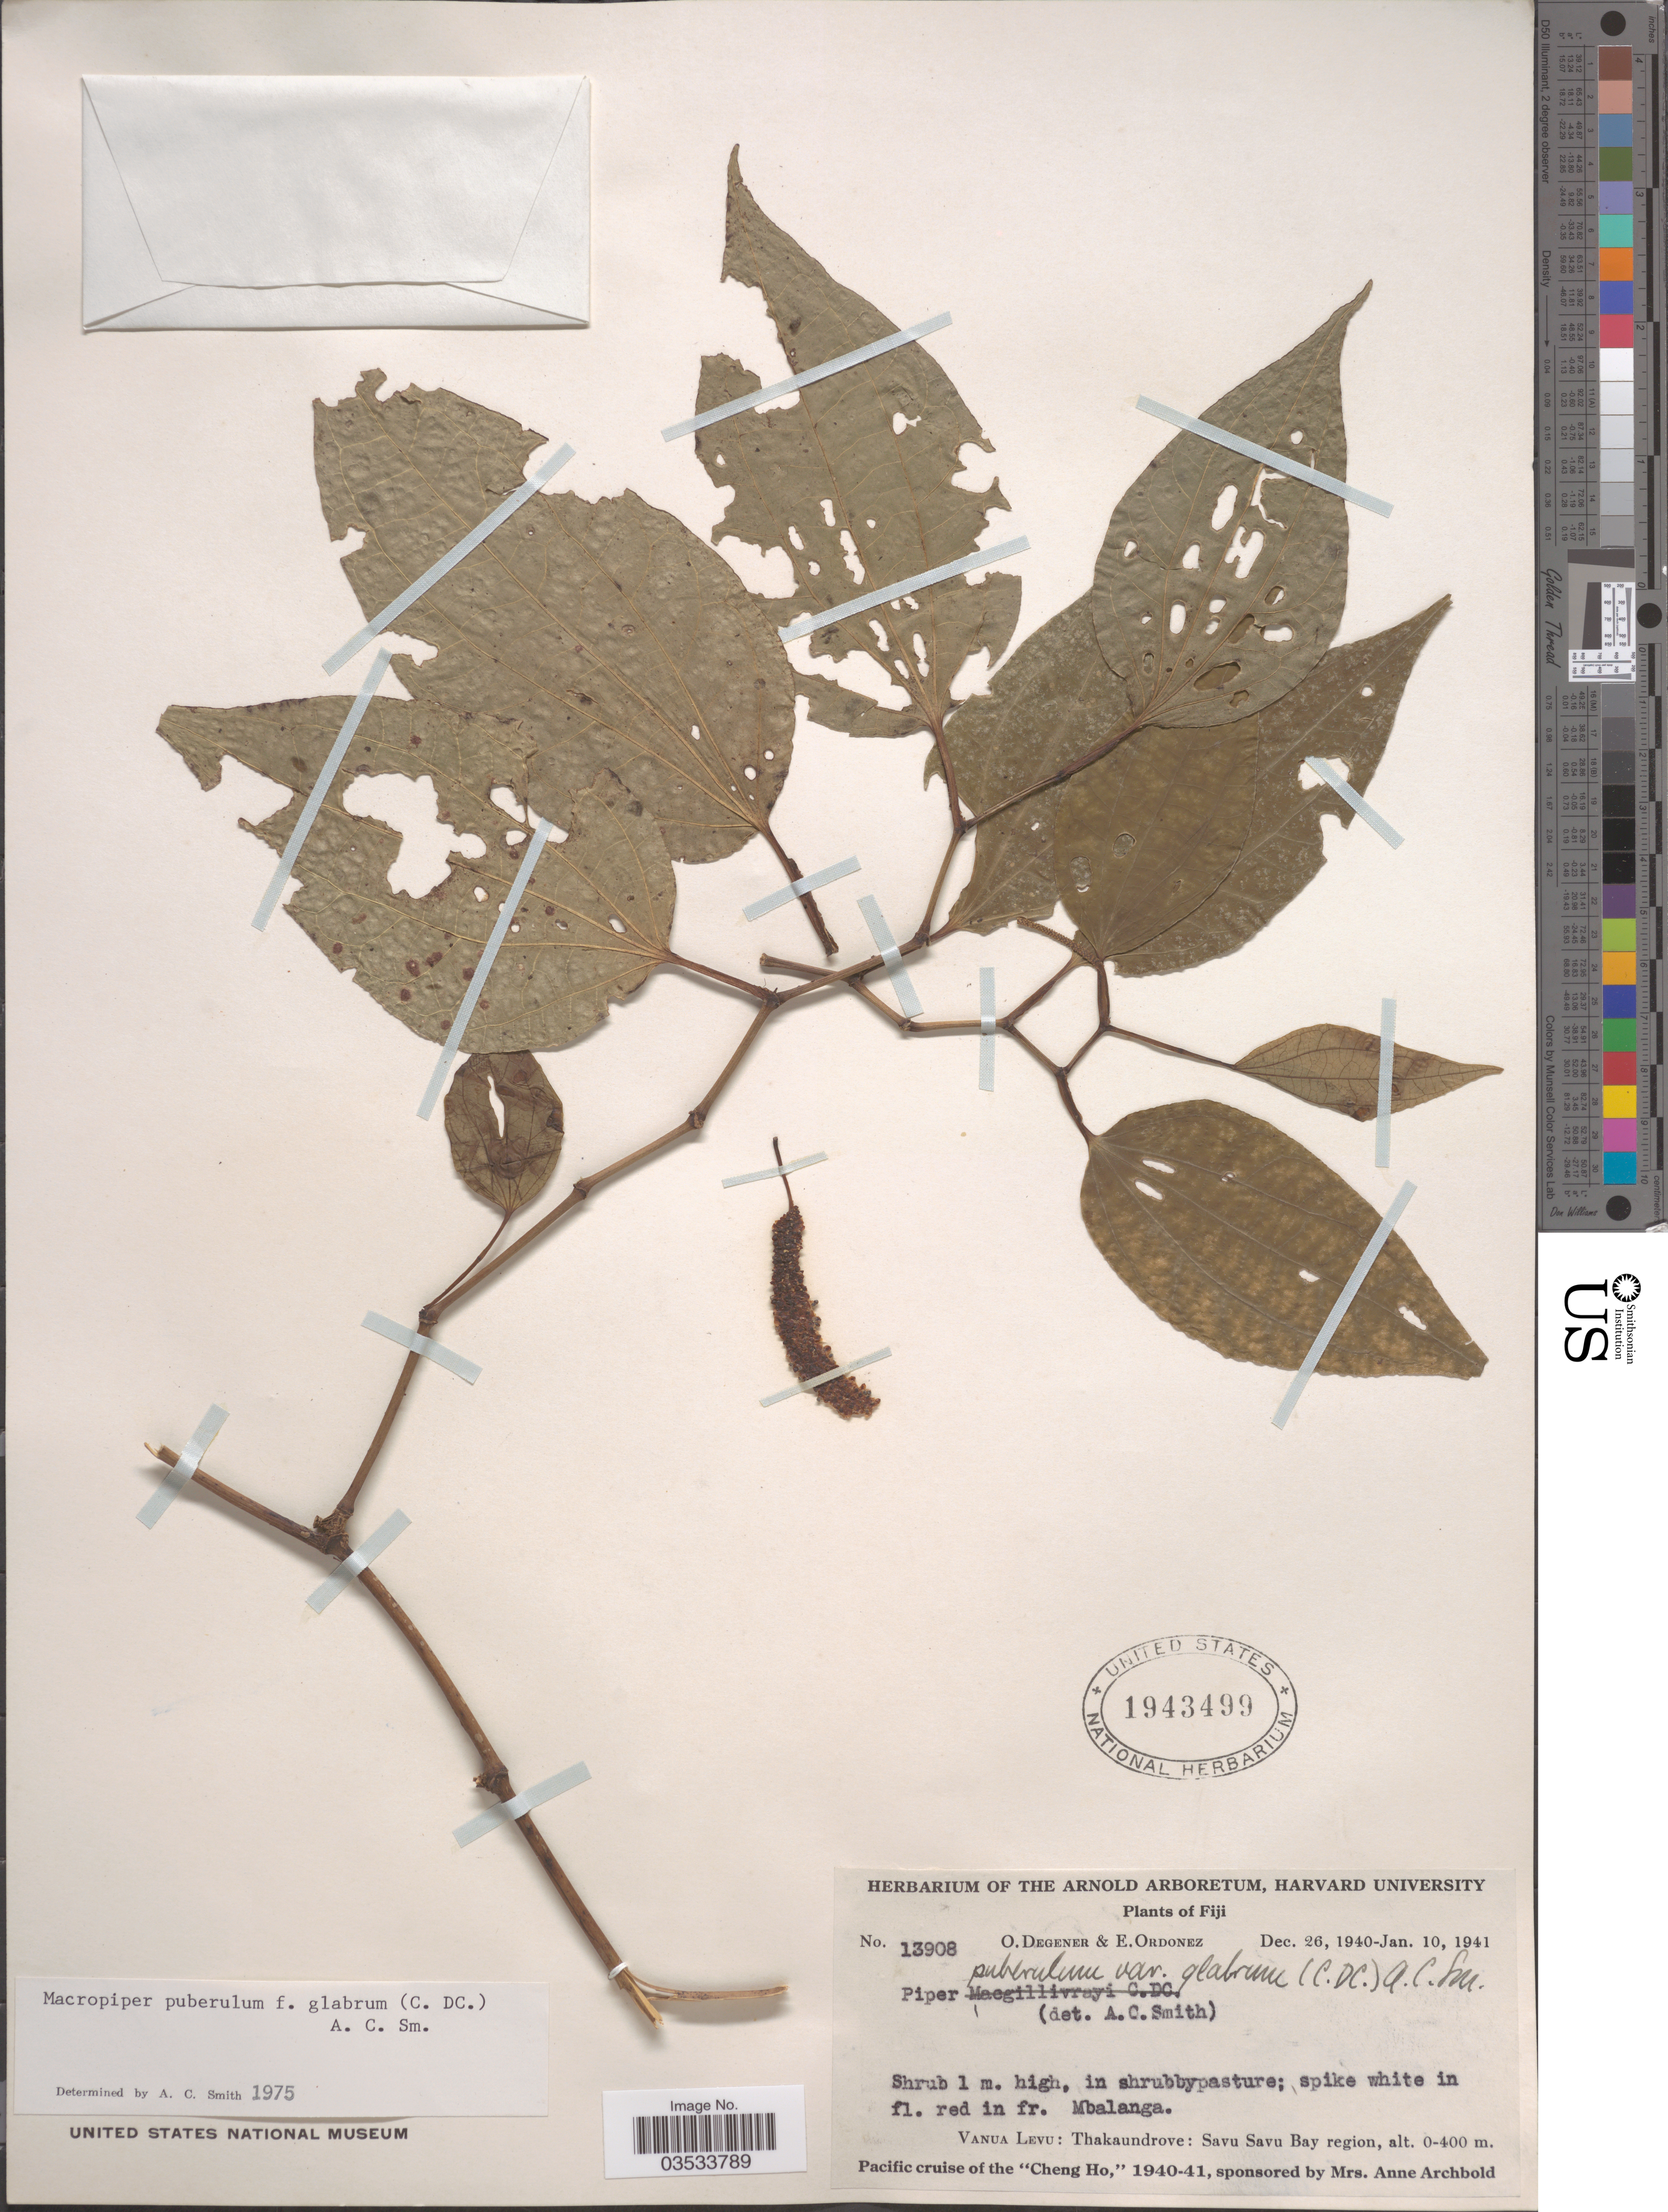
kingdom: Plantae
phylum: Tracheophyta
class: Magnoliopsida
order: Piperales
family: Piperaceae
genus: Piper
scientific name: Piper puberulum var. glabrum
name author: (C. DC.) C.A. Sm.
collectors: O. Degener & E. Ordonez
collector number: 13908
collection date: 1940-12-26/1941-01-10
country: Fiji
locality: Vanua Levu: Thakaundrove: Savu Savu Bay region.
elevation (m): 0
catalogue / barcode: US 1943499